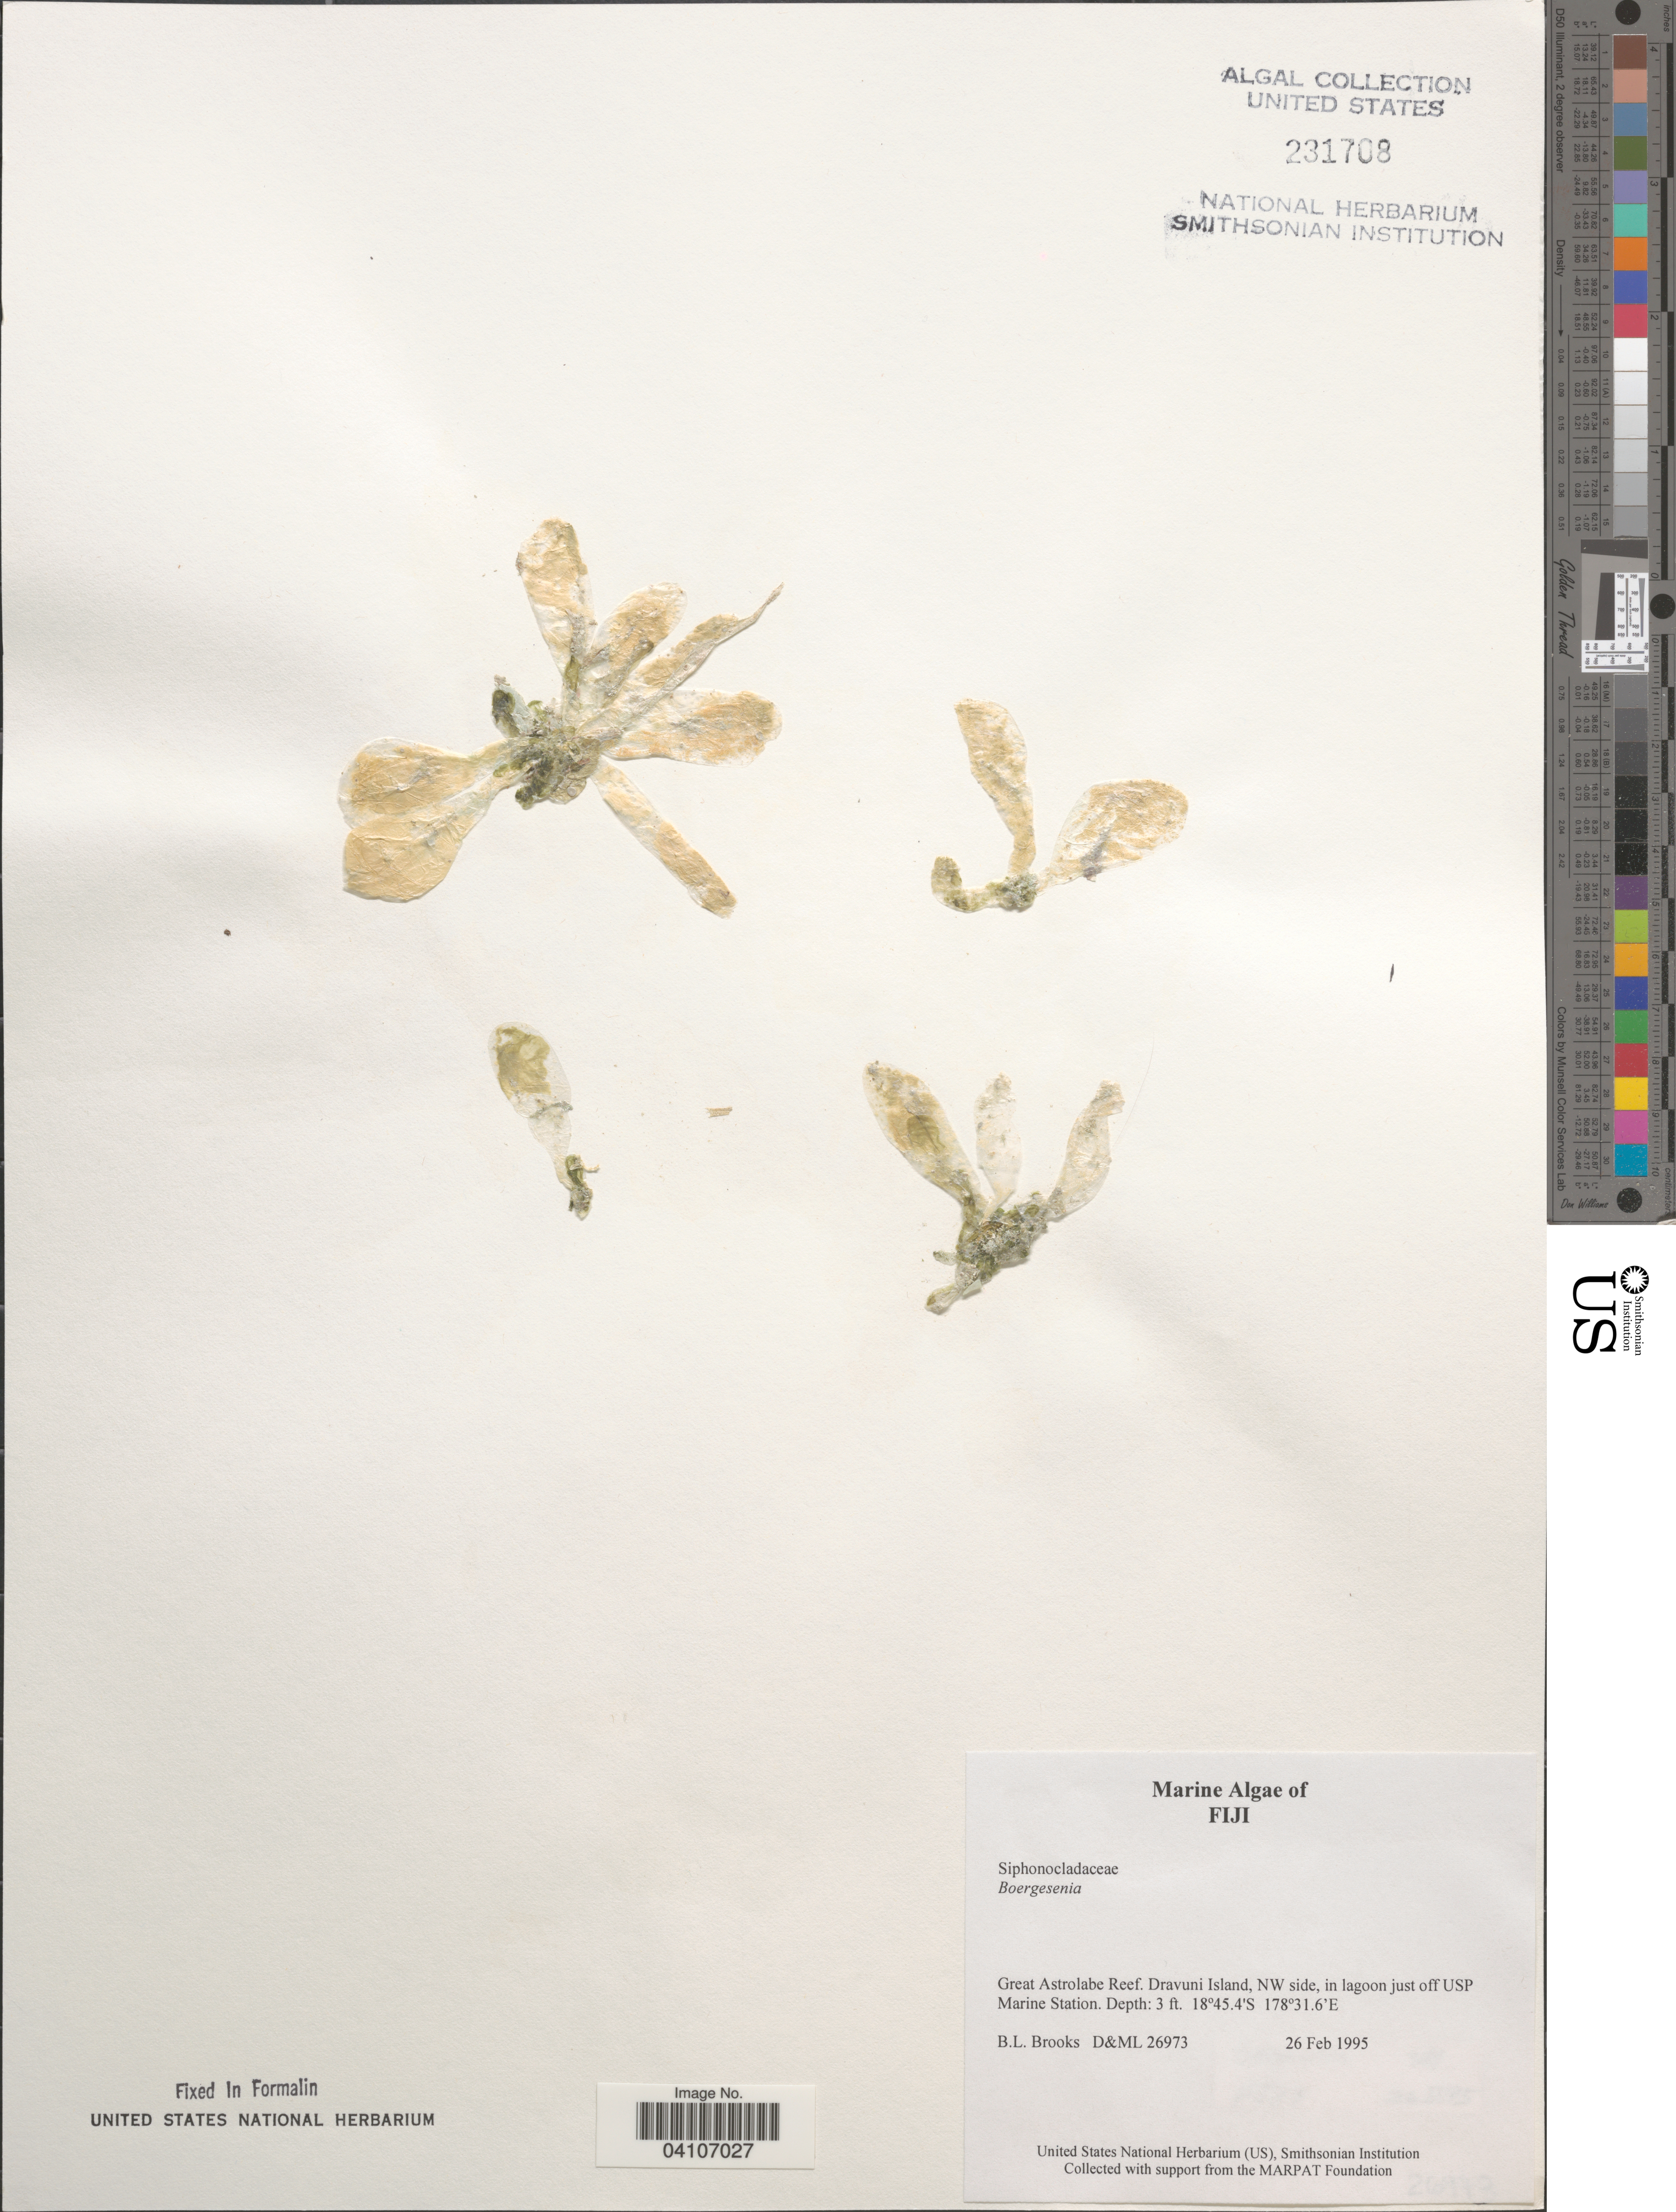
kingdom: Plantae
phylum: Chlorophyta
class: Ulvophyceae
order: Siphonocladales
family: Siphonocladaceae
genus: Boergesenia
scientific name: Boergesenia sp.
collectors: B. Brooks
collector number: D&ML26973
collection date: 1995-02-26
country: Fiji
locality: Great Astrolabe Reef. Dravuni Island, NW side, in lagoon just off USP Marine Station.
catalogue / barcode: US 231708